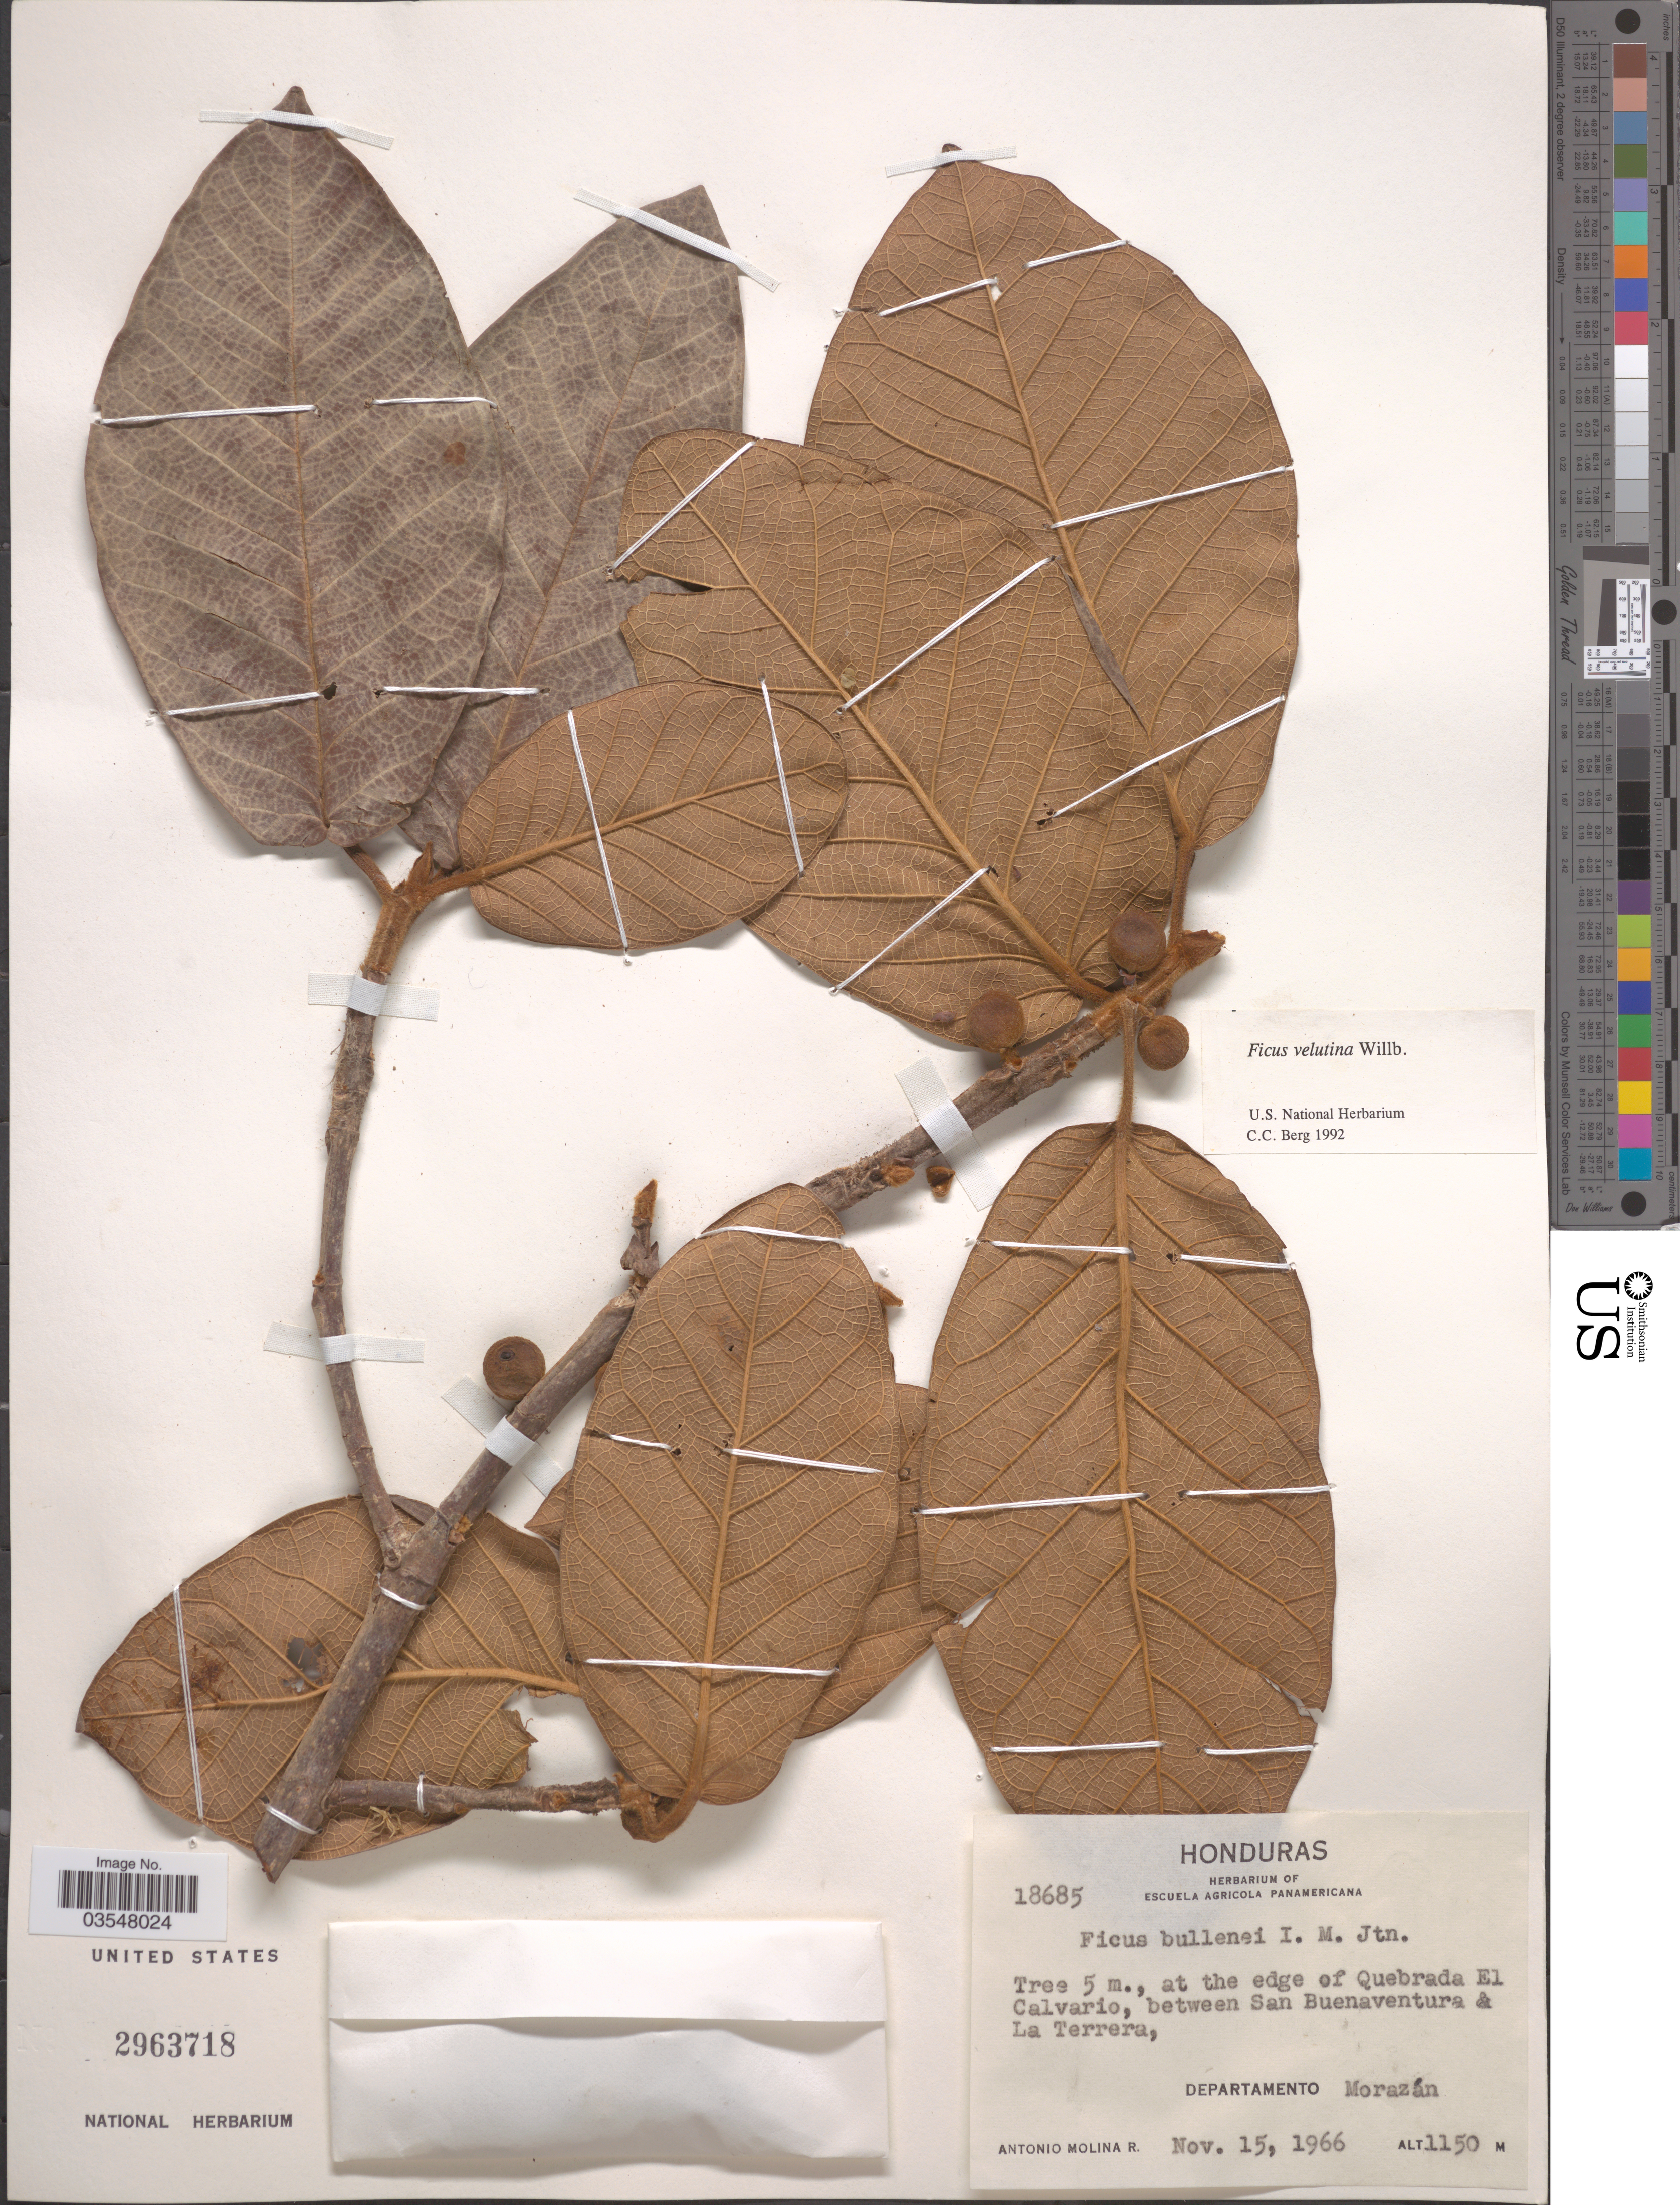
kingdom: Plantae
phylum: Tracheophyta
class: Magnoliopsida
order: Rosales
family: Moraceae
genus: Ficus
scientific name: Ficus velutina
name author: Humb. & Bonpl. ex Willd.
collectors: A. Molina R.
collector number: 18685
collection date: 1966-11-15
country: Honduras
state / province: Fco. Morazán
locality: At the edge of Quebrada El Calvario, between San Buenaventura & La Terrera, Departamento Morazán.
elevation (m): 1150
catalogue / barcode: US 2963718